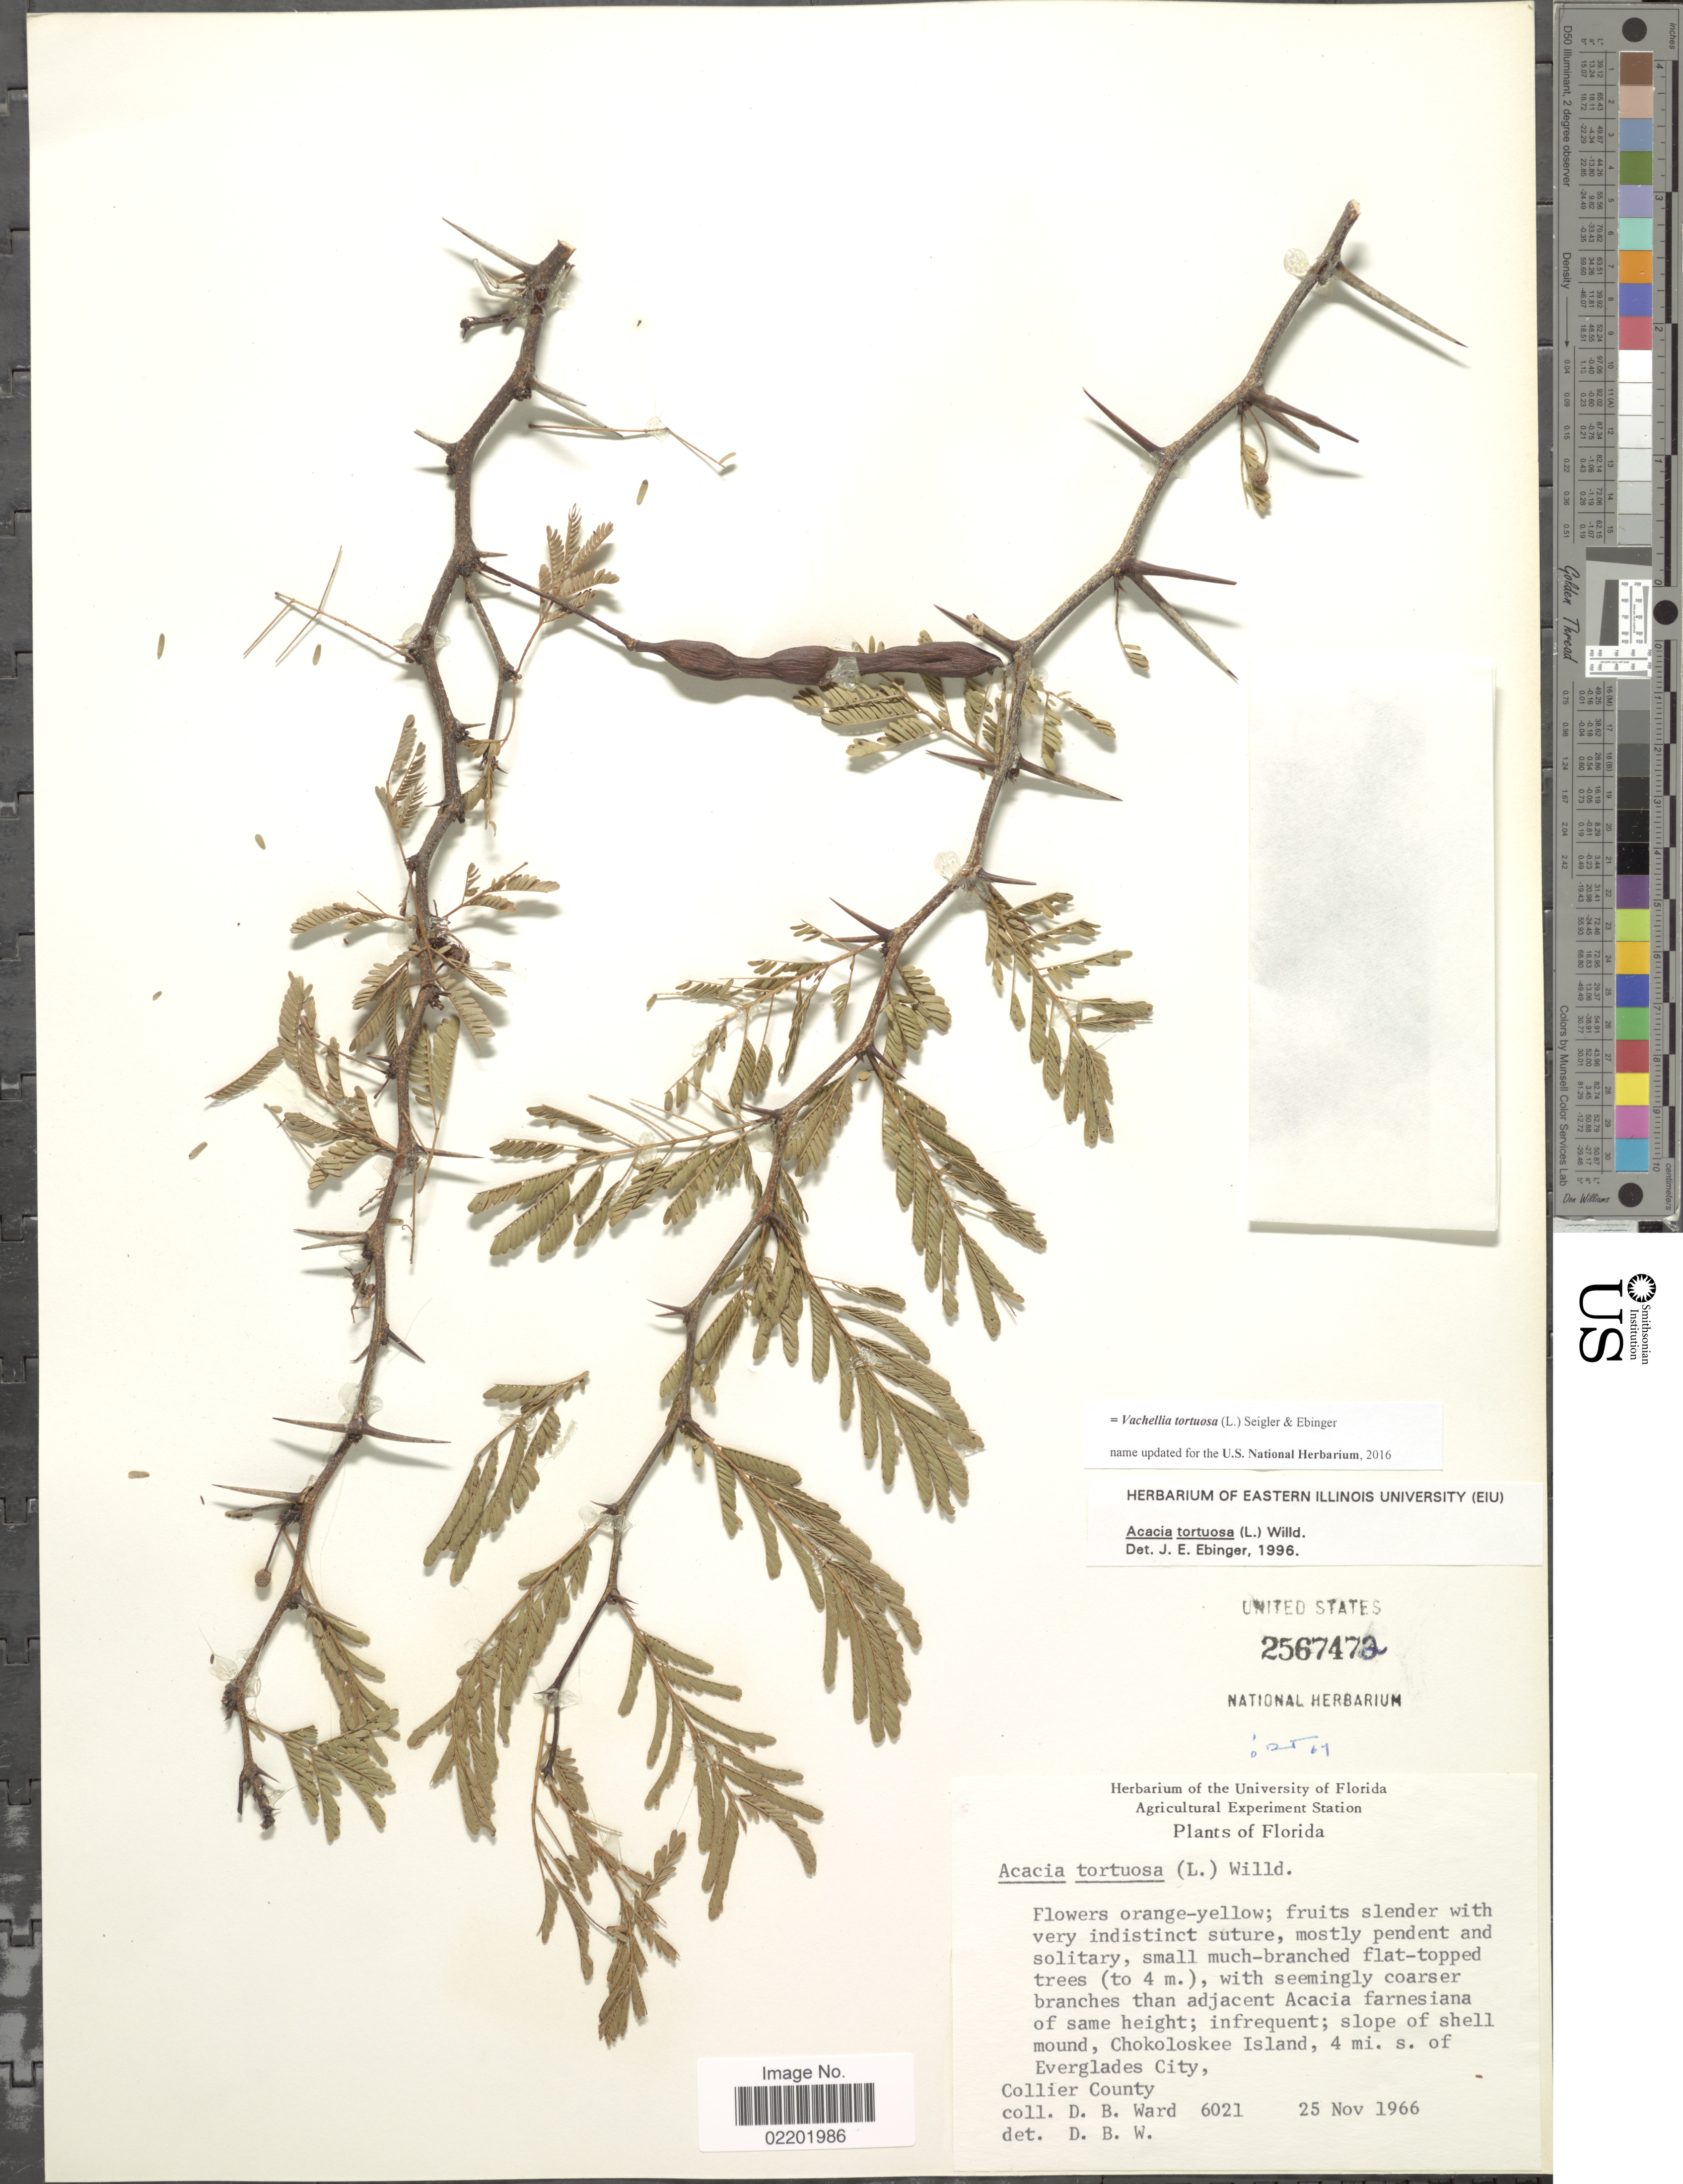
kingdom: Plantae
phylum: Tracheophyta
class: Magnoliopsida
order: Fabales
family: Fabaceae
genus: Vachellia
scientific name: Vachellia tortuosa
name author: (L.) Seigler & Ebinger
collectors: D. B. Ward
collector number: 6021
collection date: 1966-11-25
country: United States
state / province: Florida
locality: Chokoloskee Island, 4 mi s. of Ecerglades City, Collier County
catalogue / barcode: US 2567472